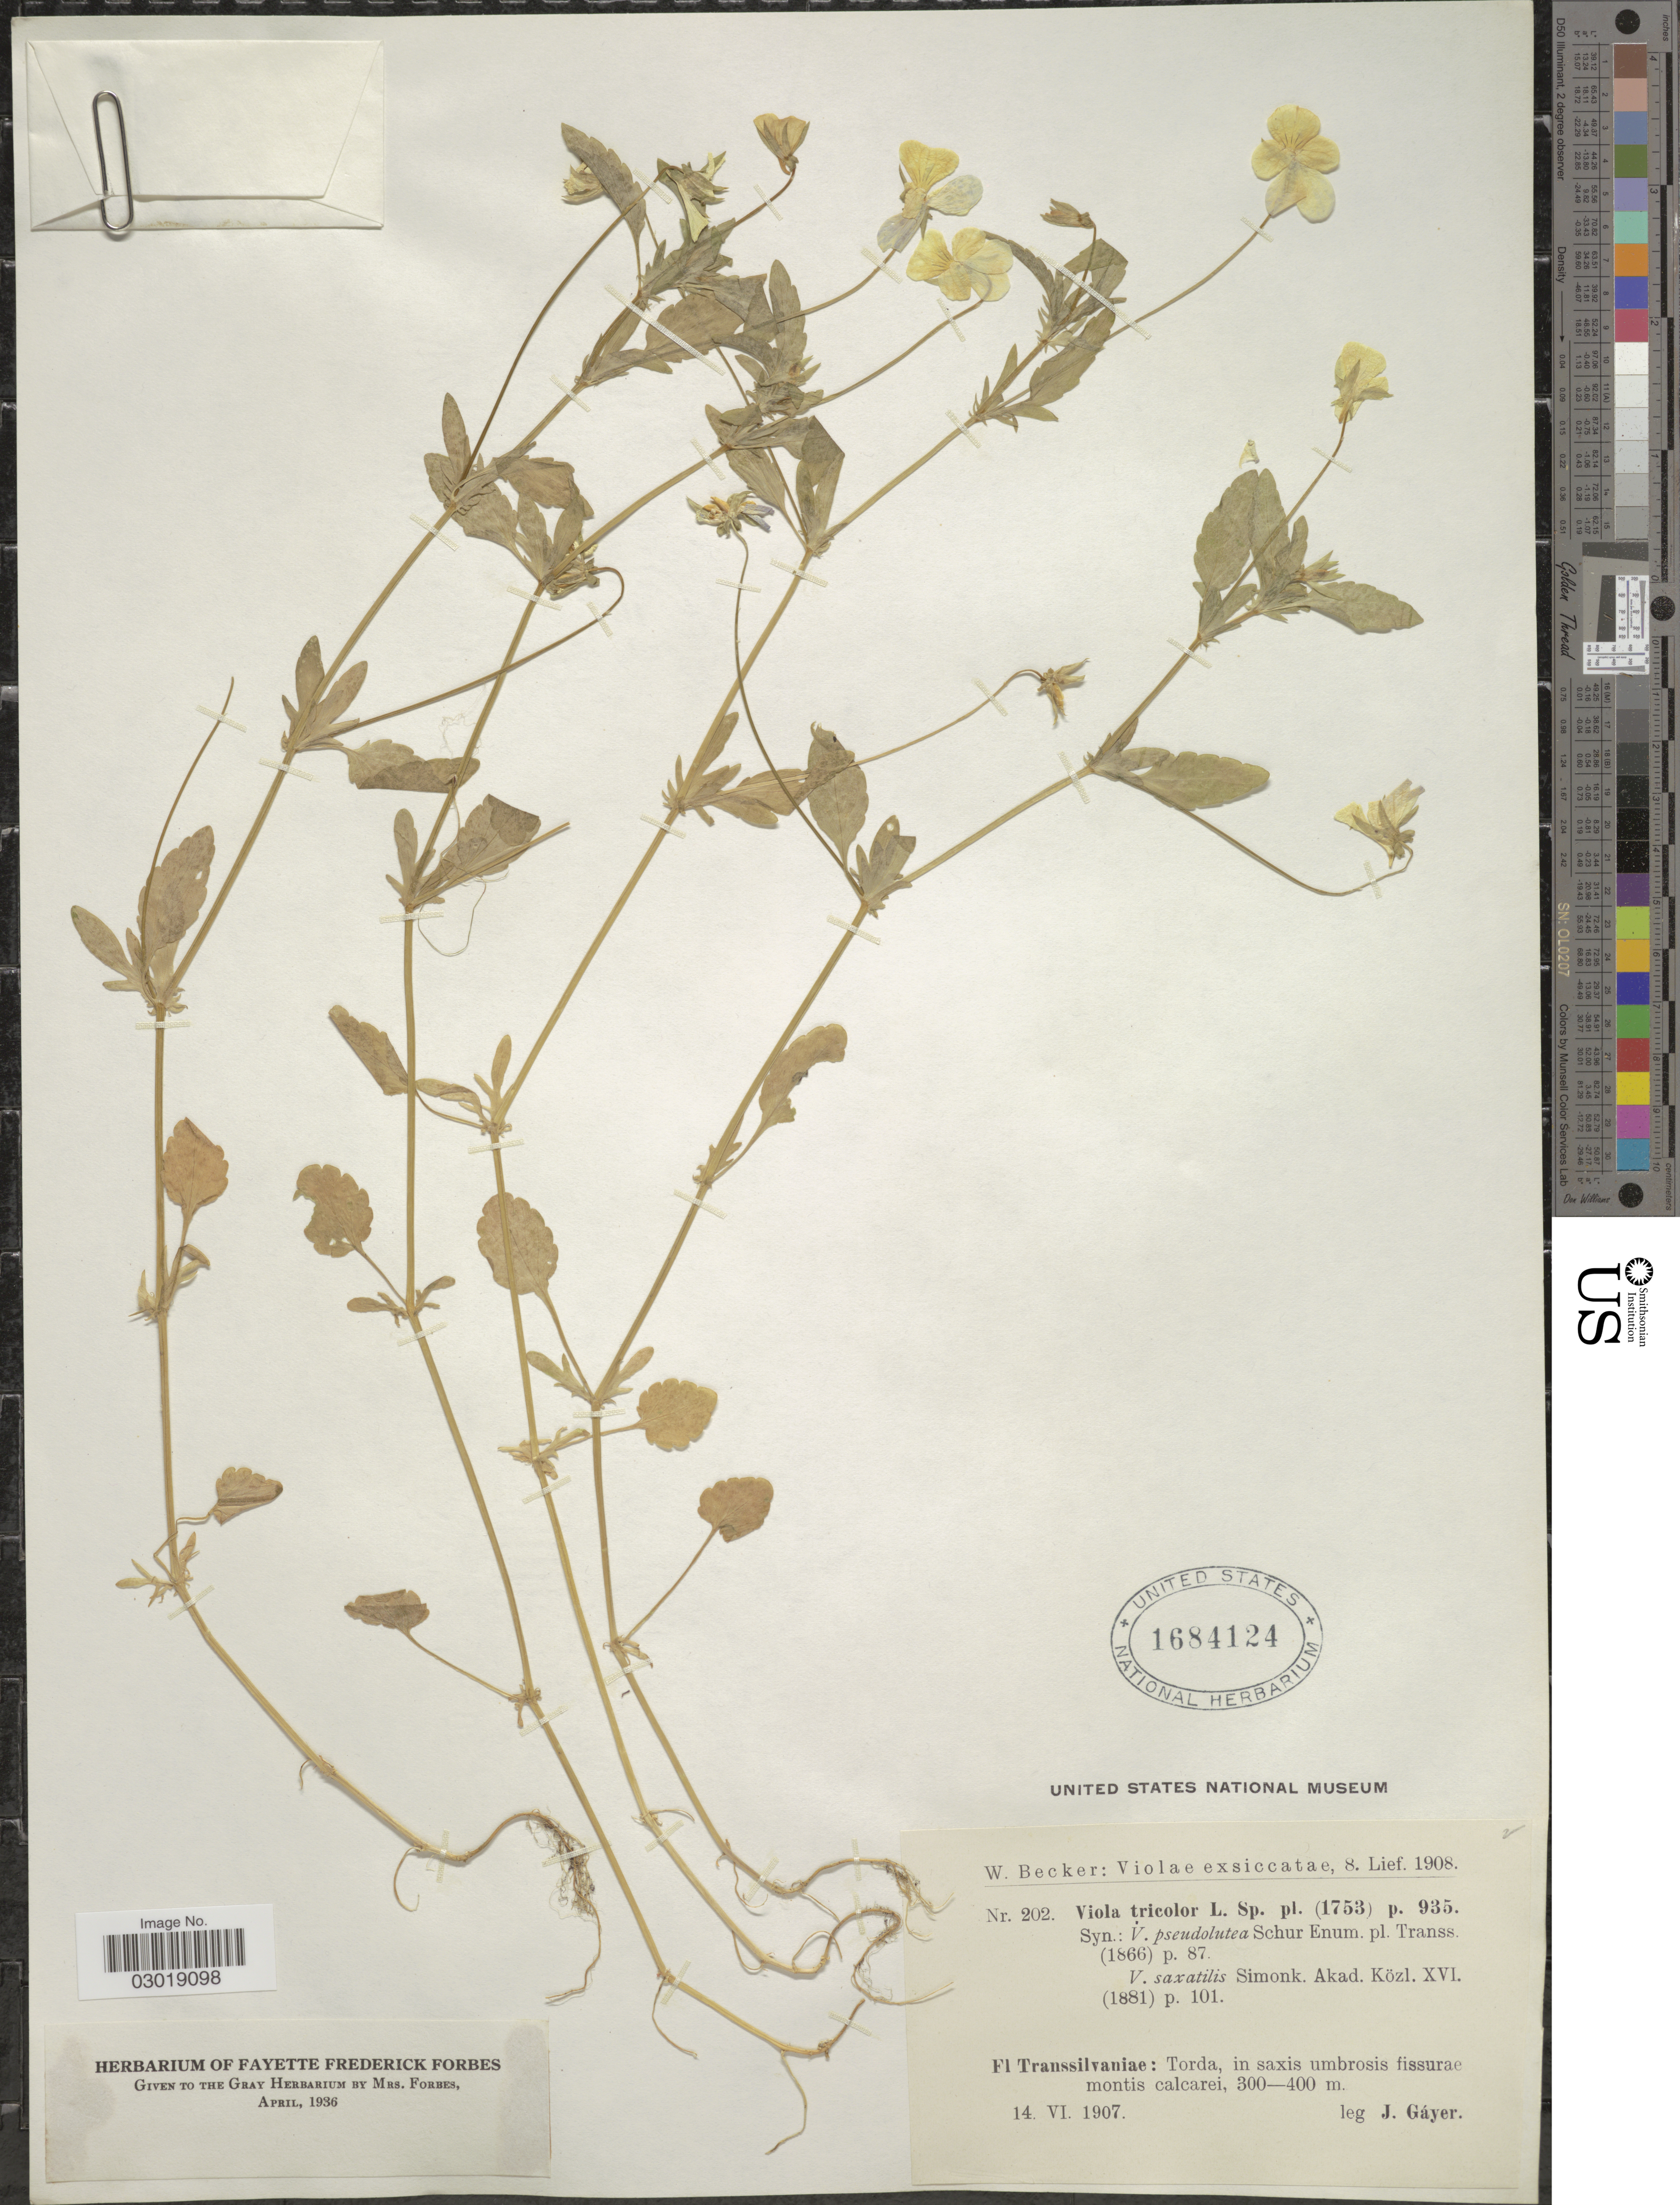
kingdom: Plantae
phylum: Tracheophyta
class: Magnoliopsida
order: Malpighiales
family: Violaceae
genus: Viola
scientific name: Viola tricolor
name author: L.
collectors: J. Gayer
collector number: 202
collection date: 1907-06-14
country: Romania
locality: Transsilvaniae: Torda, in saxis umbrosis fissurae montis calcarei.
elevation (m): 300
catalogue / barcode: US 1684124